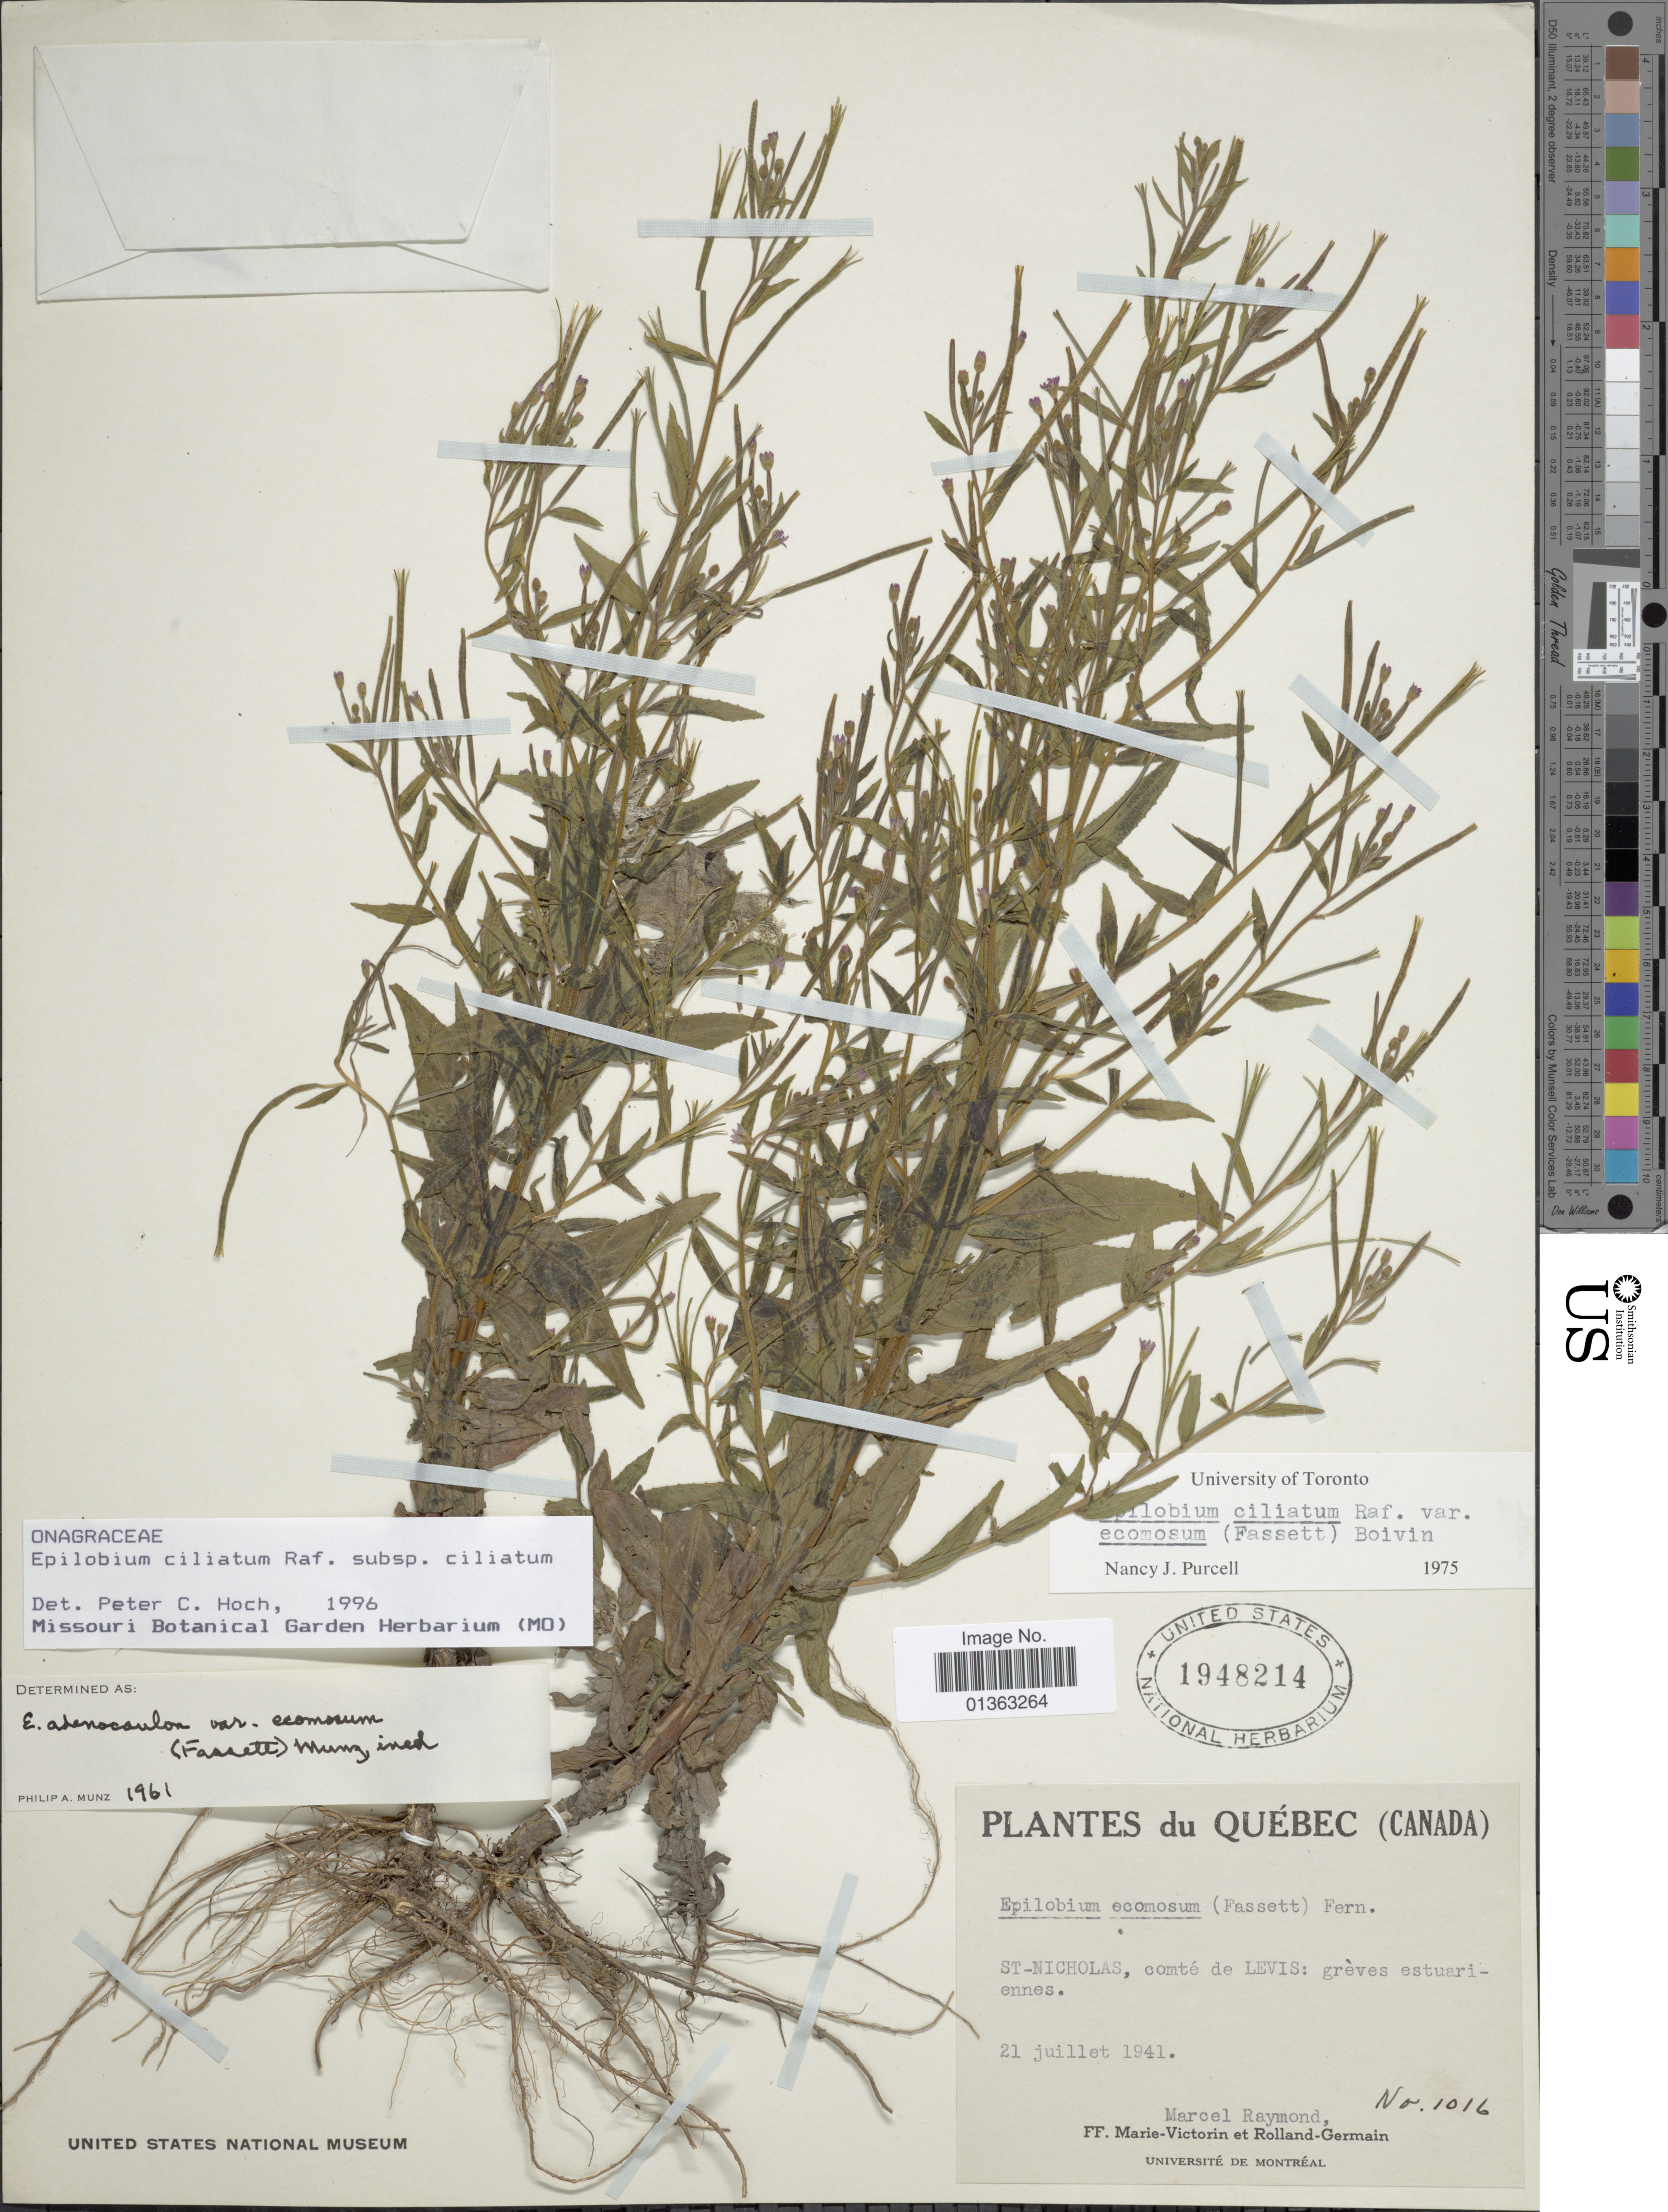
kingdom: Plantae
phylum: Tracheophyta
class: Magnoliopsida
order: Myrtales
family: Onagraceae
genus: Epilobium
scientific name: Epilobium ciliatum subsp. ciliatum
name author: Raf.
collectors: M. Raymond, Fr. Marie-Victorin & Rolland-Germain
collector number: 1016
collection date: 1941-07-21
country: Canada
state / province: Quebec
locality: St-Nicholas, comté de Levis: grèves estuariennes.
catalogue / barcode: US 1948214